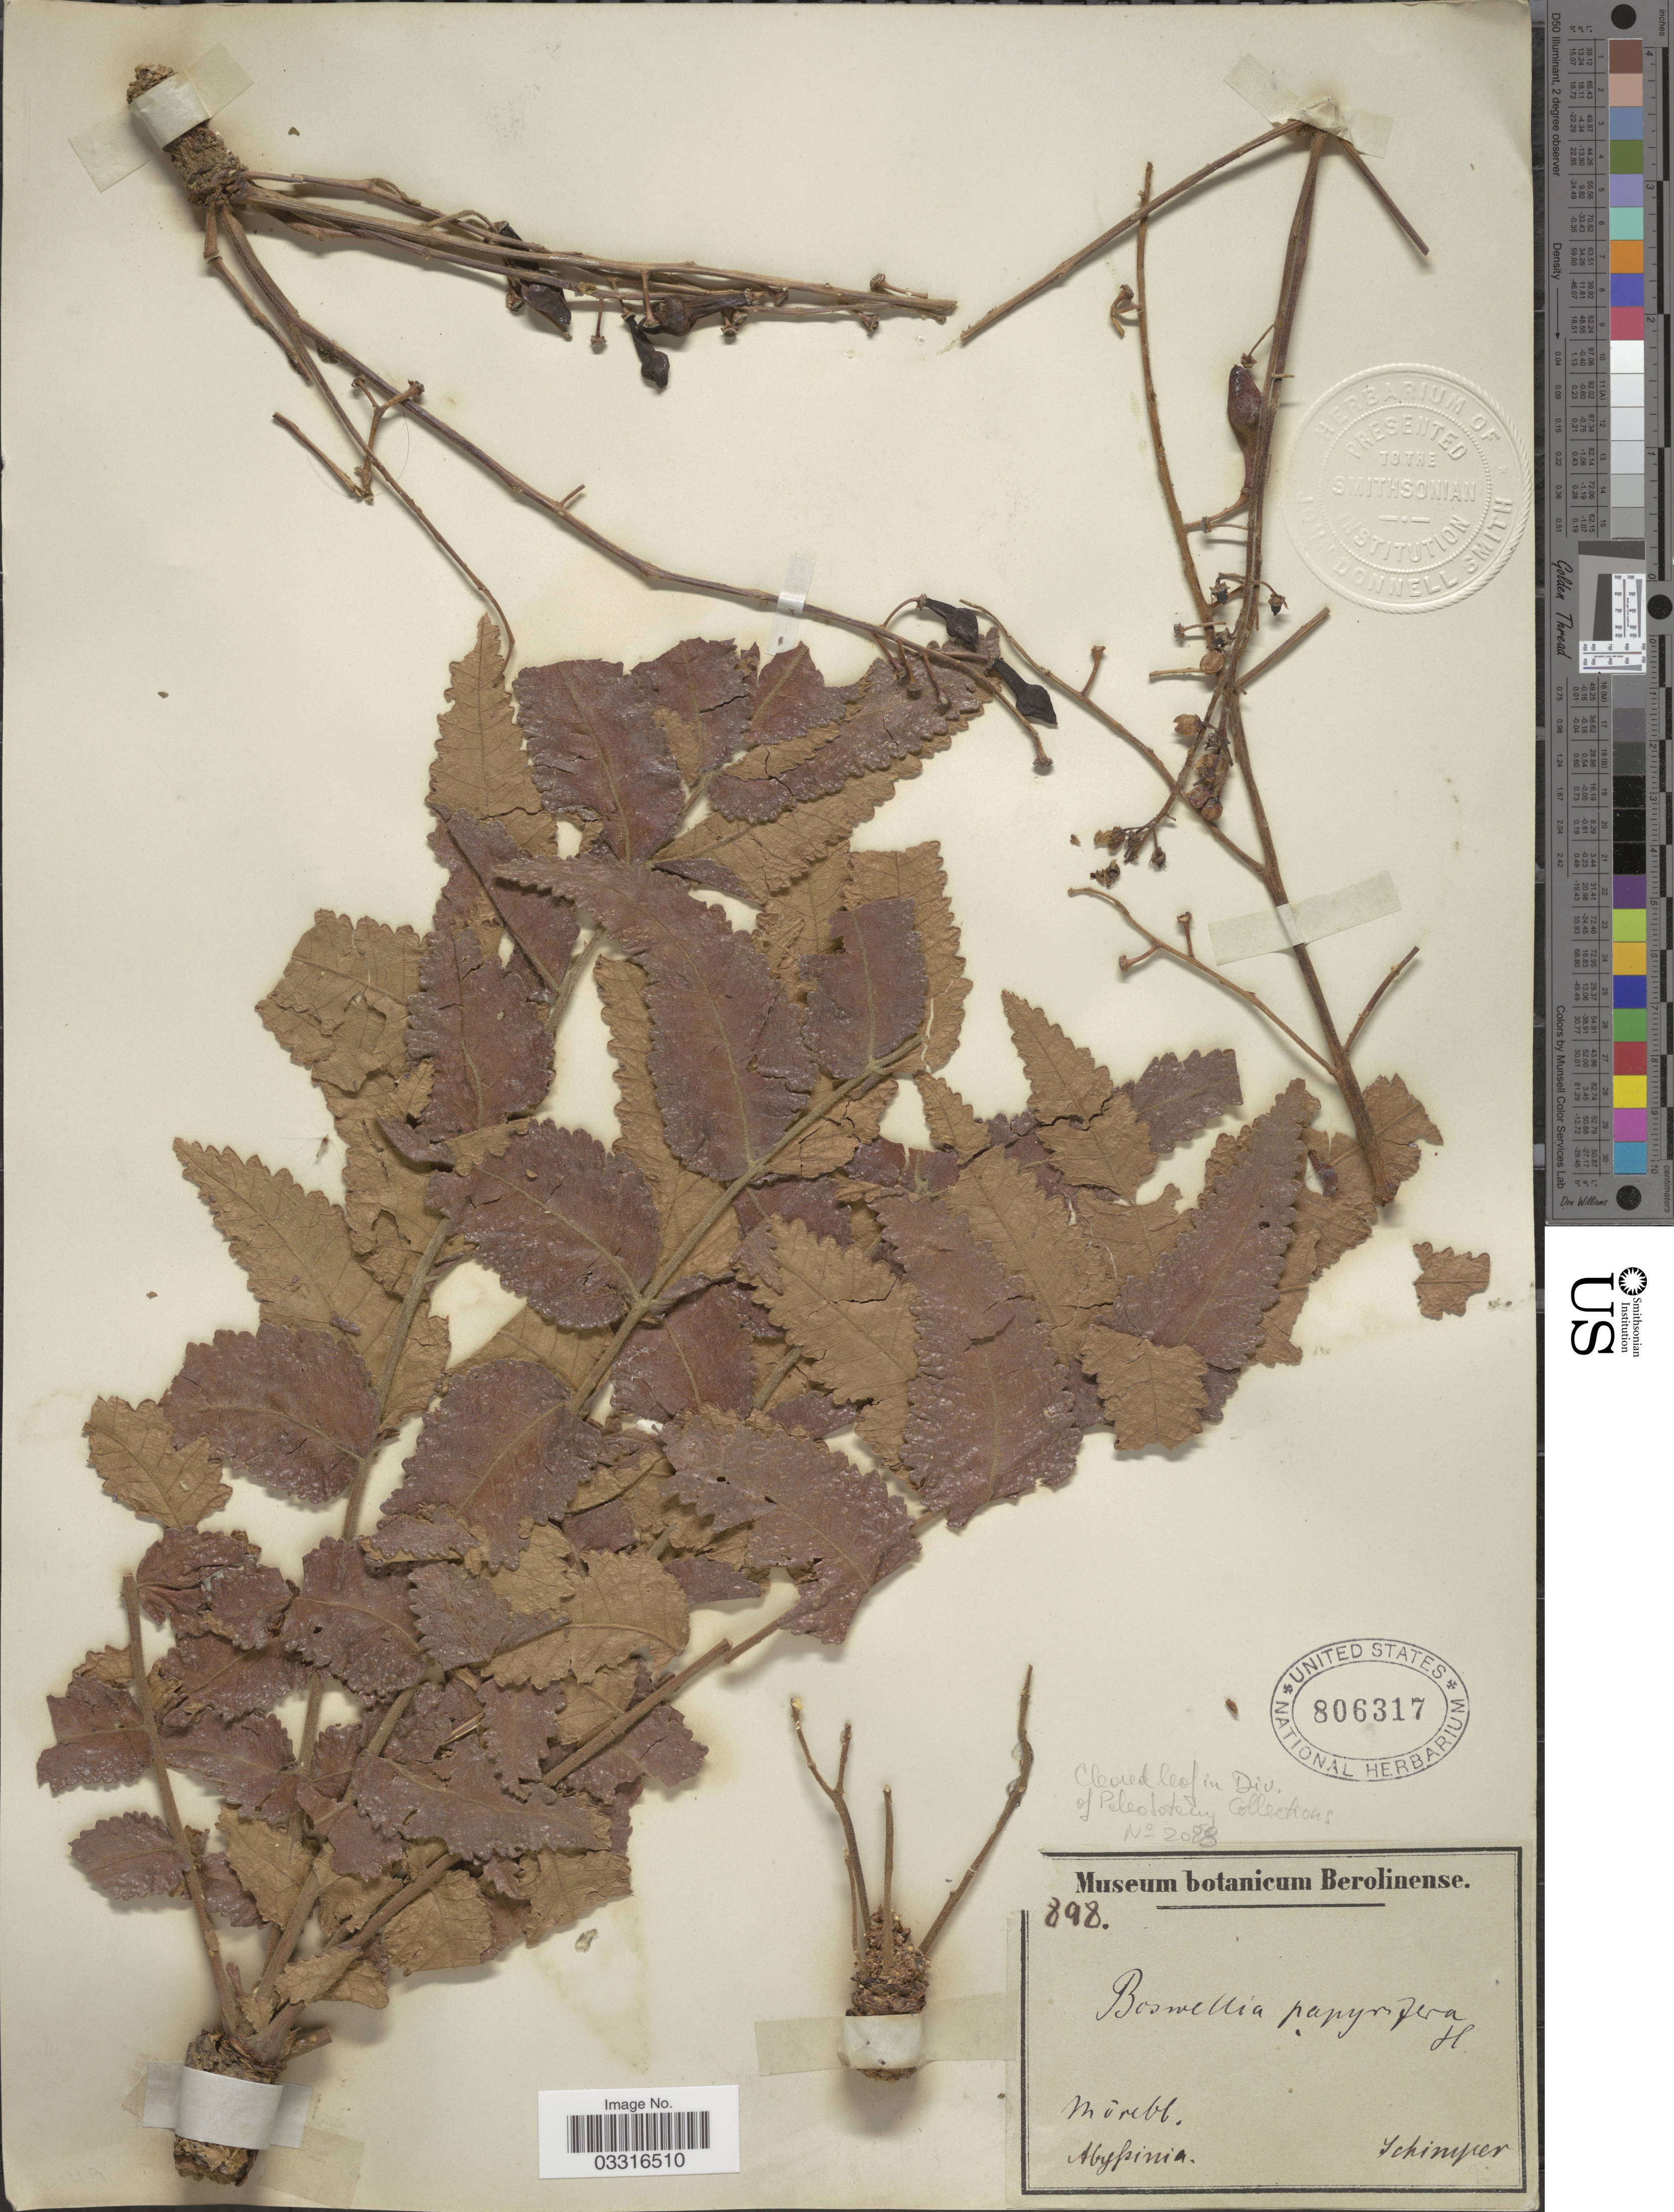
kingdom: Plantae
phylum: Tracheophyta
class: Magnoliopsida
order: Sapindales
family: Burseraceae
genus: Boswellia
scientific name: Boswellia papyrifera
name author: (Caill. ex Delile) Hochst.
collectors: -. Schimper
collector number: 898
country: Ethiopia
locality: Abyssinia.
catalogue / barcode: US 806317